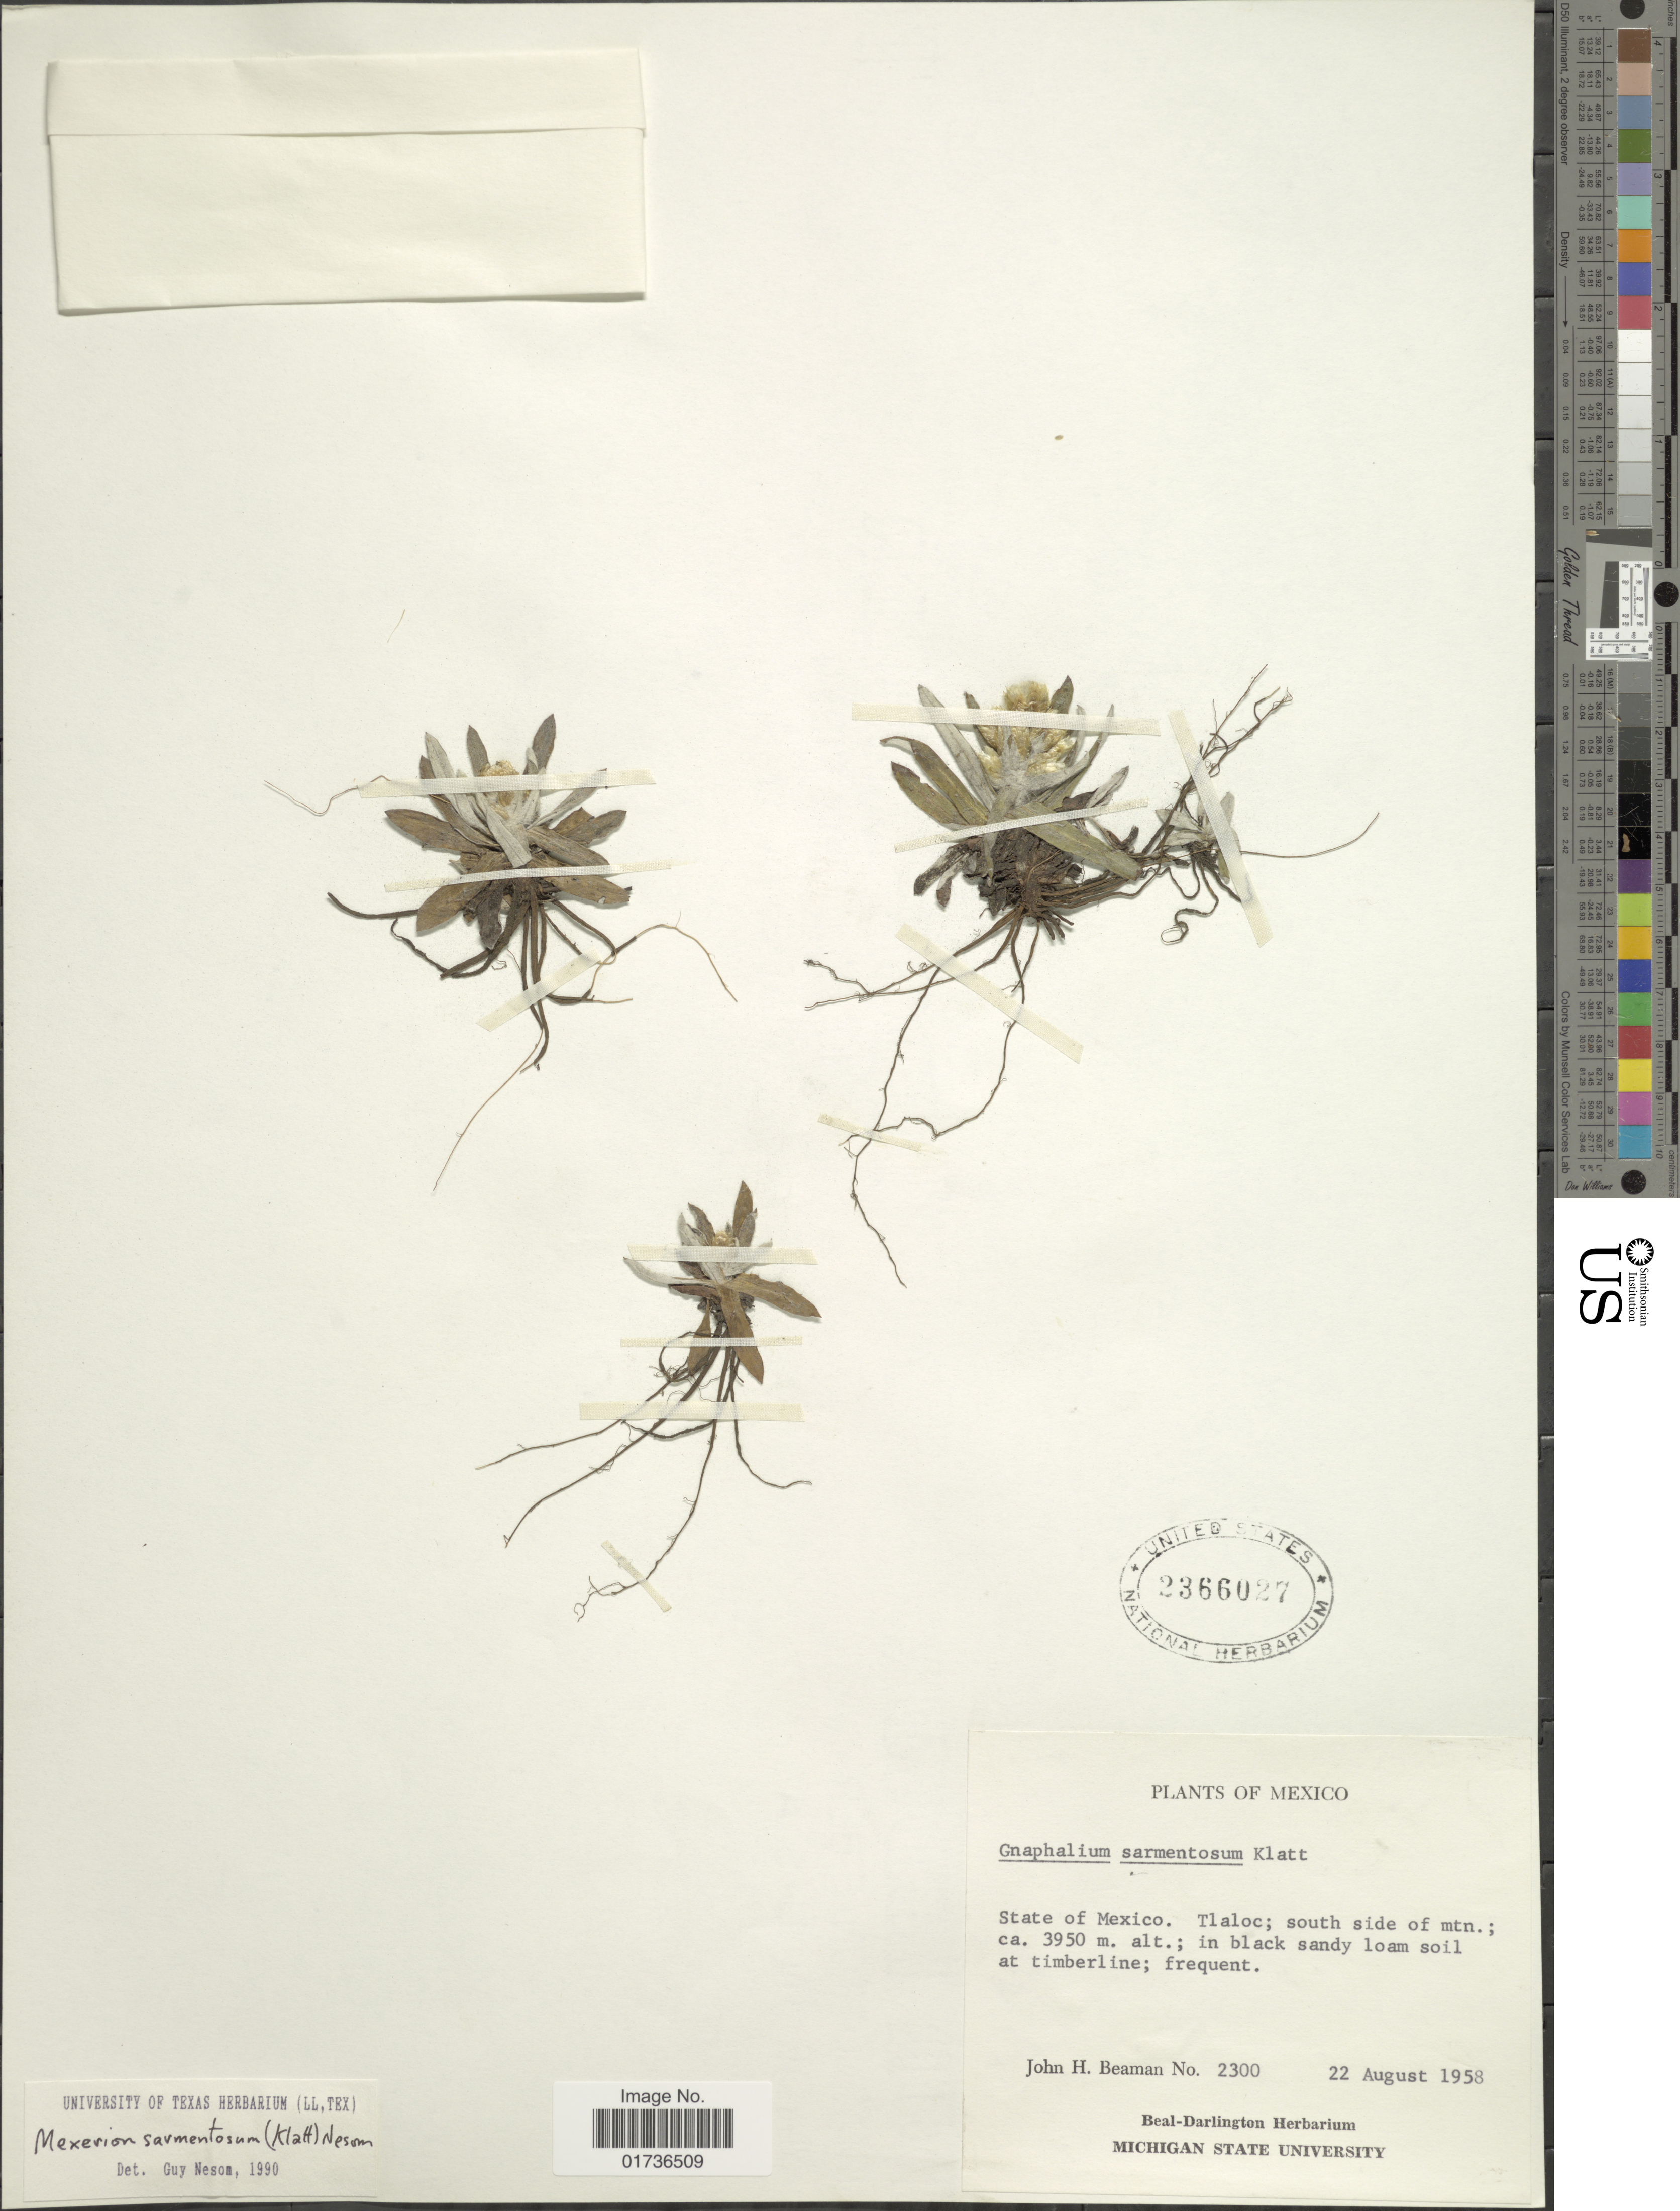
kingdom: Plantae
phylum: Tracheophyta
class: Magnoliopsida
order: Asterales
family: Asteraceae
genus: Mexerion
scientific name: Mexerion sarmentosum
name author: (Klatt) G.L. Nesom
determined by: Nesom, Guy L.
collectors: J. H. Beaman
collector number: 2300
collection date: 1958-08-22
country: Mexico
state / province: México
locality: Tlaloc; south side of mtn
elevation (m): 3950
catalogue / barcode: US 2366027